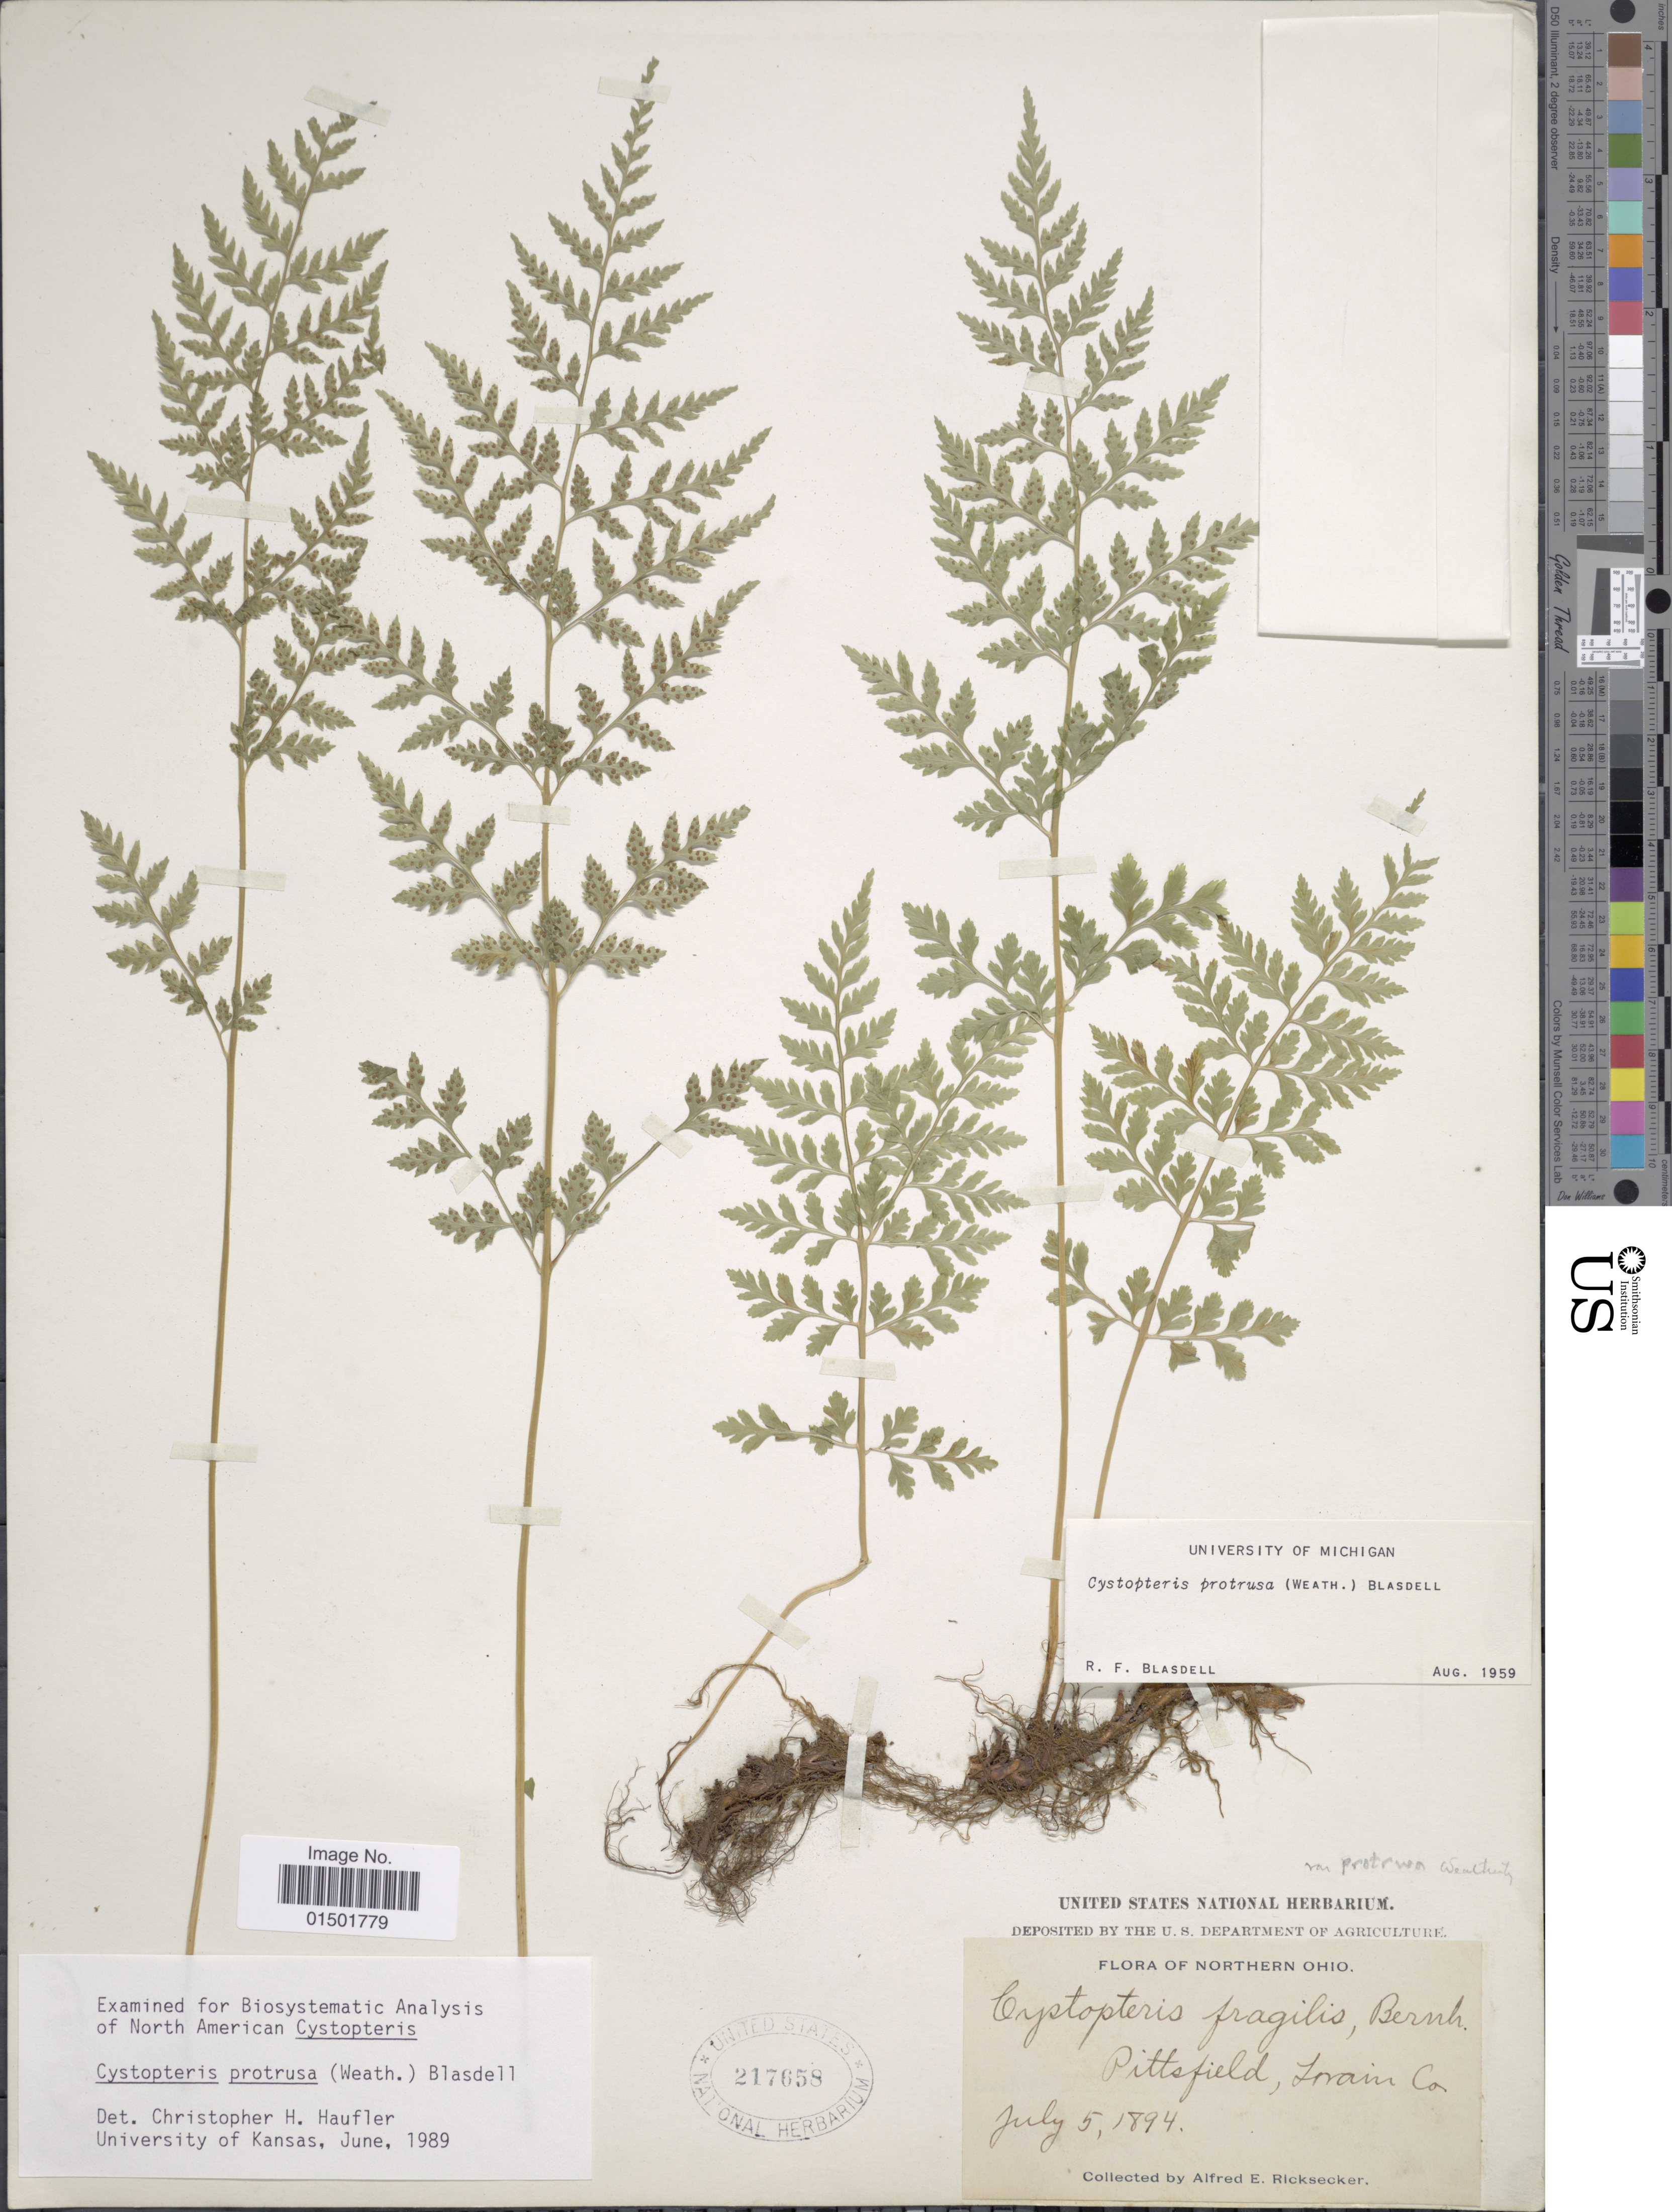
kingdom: Plantae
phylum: Tracheophyta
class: Polypodiopsida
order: Polypodiales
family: Cystopteridaceae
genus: Cystopteris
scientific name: Cystopteris protrusa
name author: (Weath.) Blasdell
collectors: A. E. Ricksecker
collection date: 1894-07-05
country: United States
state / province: Ohio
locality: Northern Ohio. Pittsfield, Lorain Co.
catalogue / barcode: US 217658